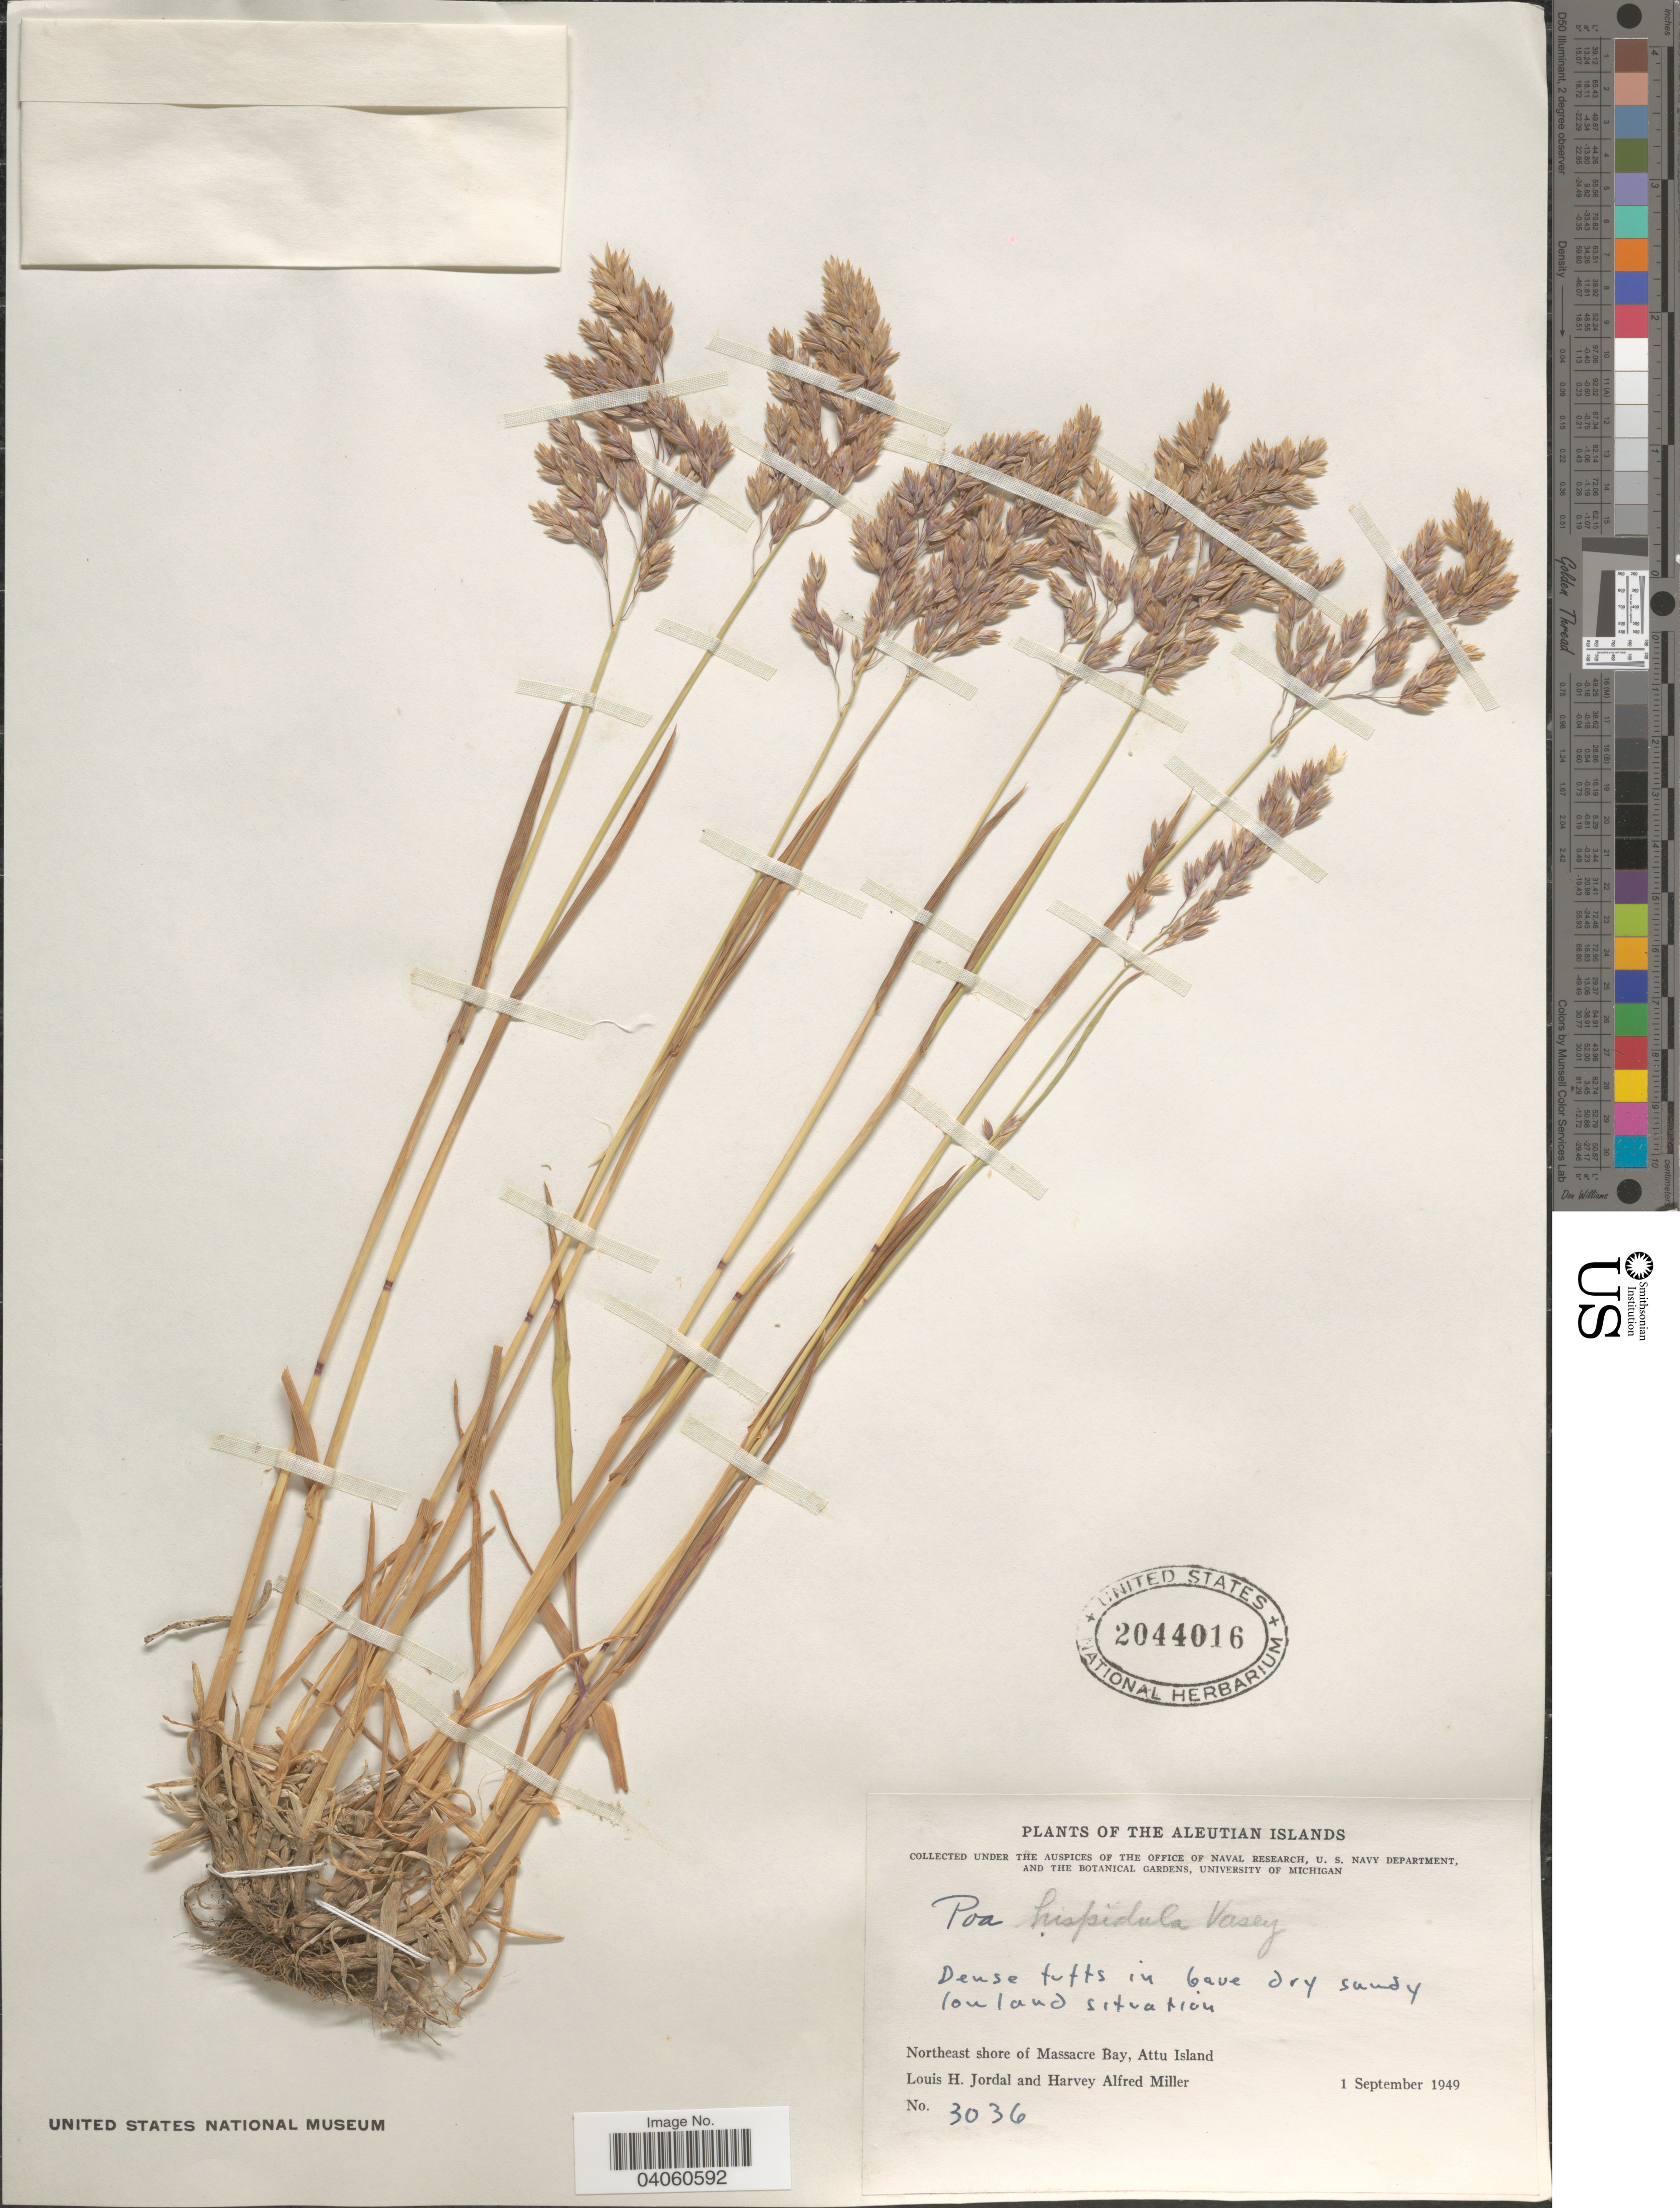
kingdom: Plantae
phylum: Tracheophyta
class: Liliopsida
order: Poales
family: Poaceae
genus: Poa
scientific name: Poa macrocalyx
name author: Trautv. & C.A. Mey.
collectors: L. Jordal & H. A. Miller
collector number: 3036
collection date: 1949-09-01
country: United States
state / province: Alaska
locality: The Aleutian Islands. Northeast shore of Massacre Bay, Attu Island.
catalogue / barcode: US 2044016